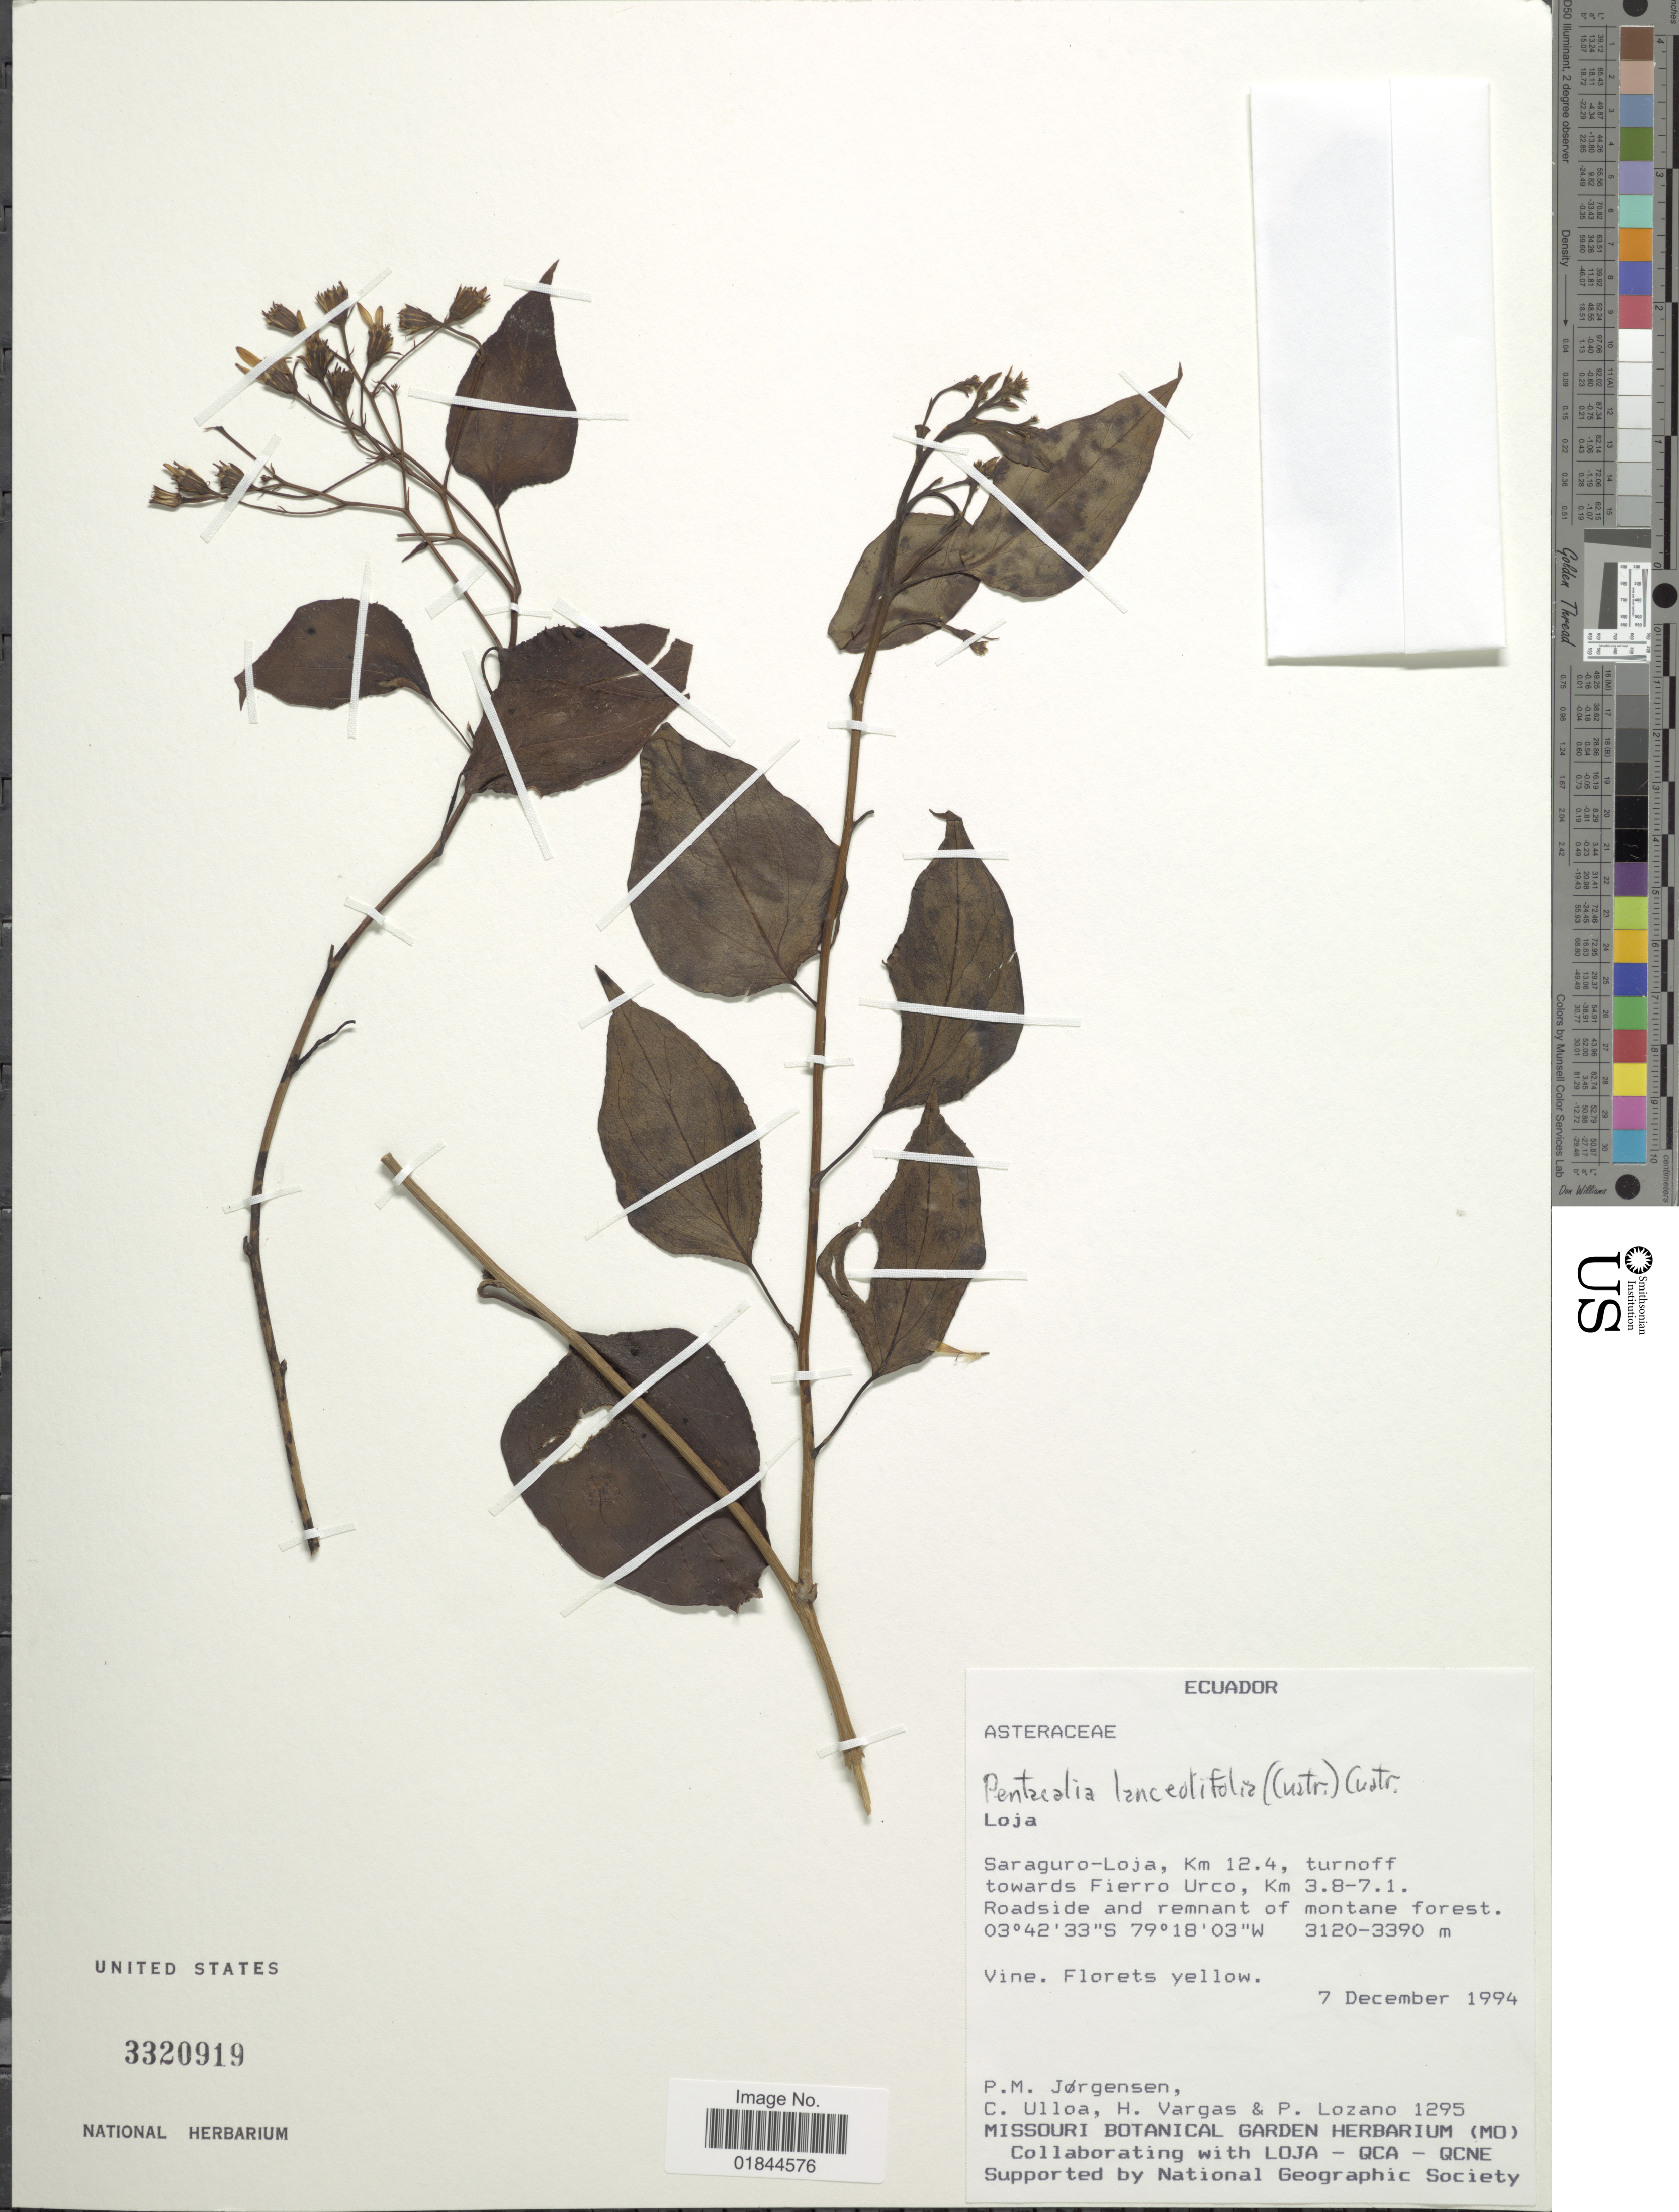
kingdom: Plantae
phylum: Tracheophyta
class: Magnoliopsida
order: Asterales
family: Asteraceae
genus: Pentacalia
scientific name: Pentacalia lanceolifolia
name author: (Cuatrec.) Cuatrec.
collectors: P. M. Jørgensen, C. Ulloa, H. Vargas & P. Lozano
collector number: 1295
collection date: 1994-12-07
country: Ecuador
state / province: Loja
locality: Saraguro-Loja, km 12.4, turnoff towards fierro Urco, Km 3.8-7.1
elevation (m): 3120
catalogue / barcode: US 3320919